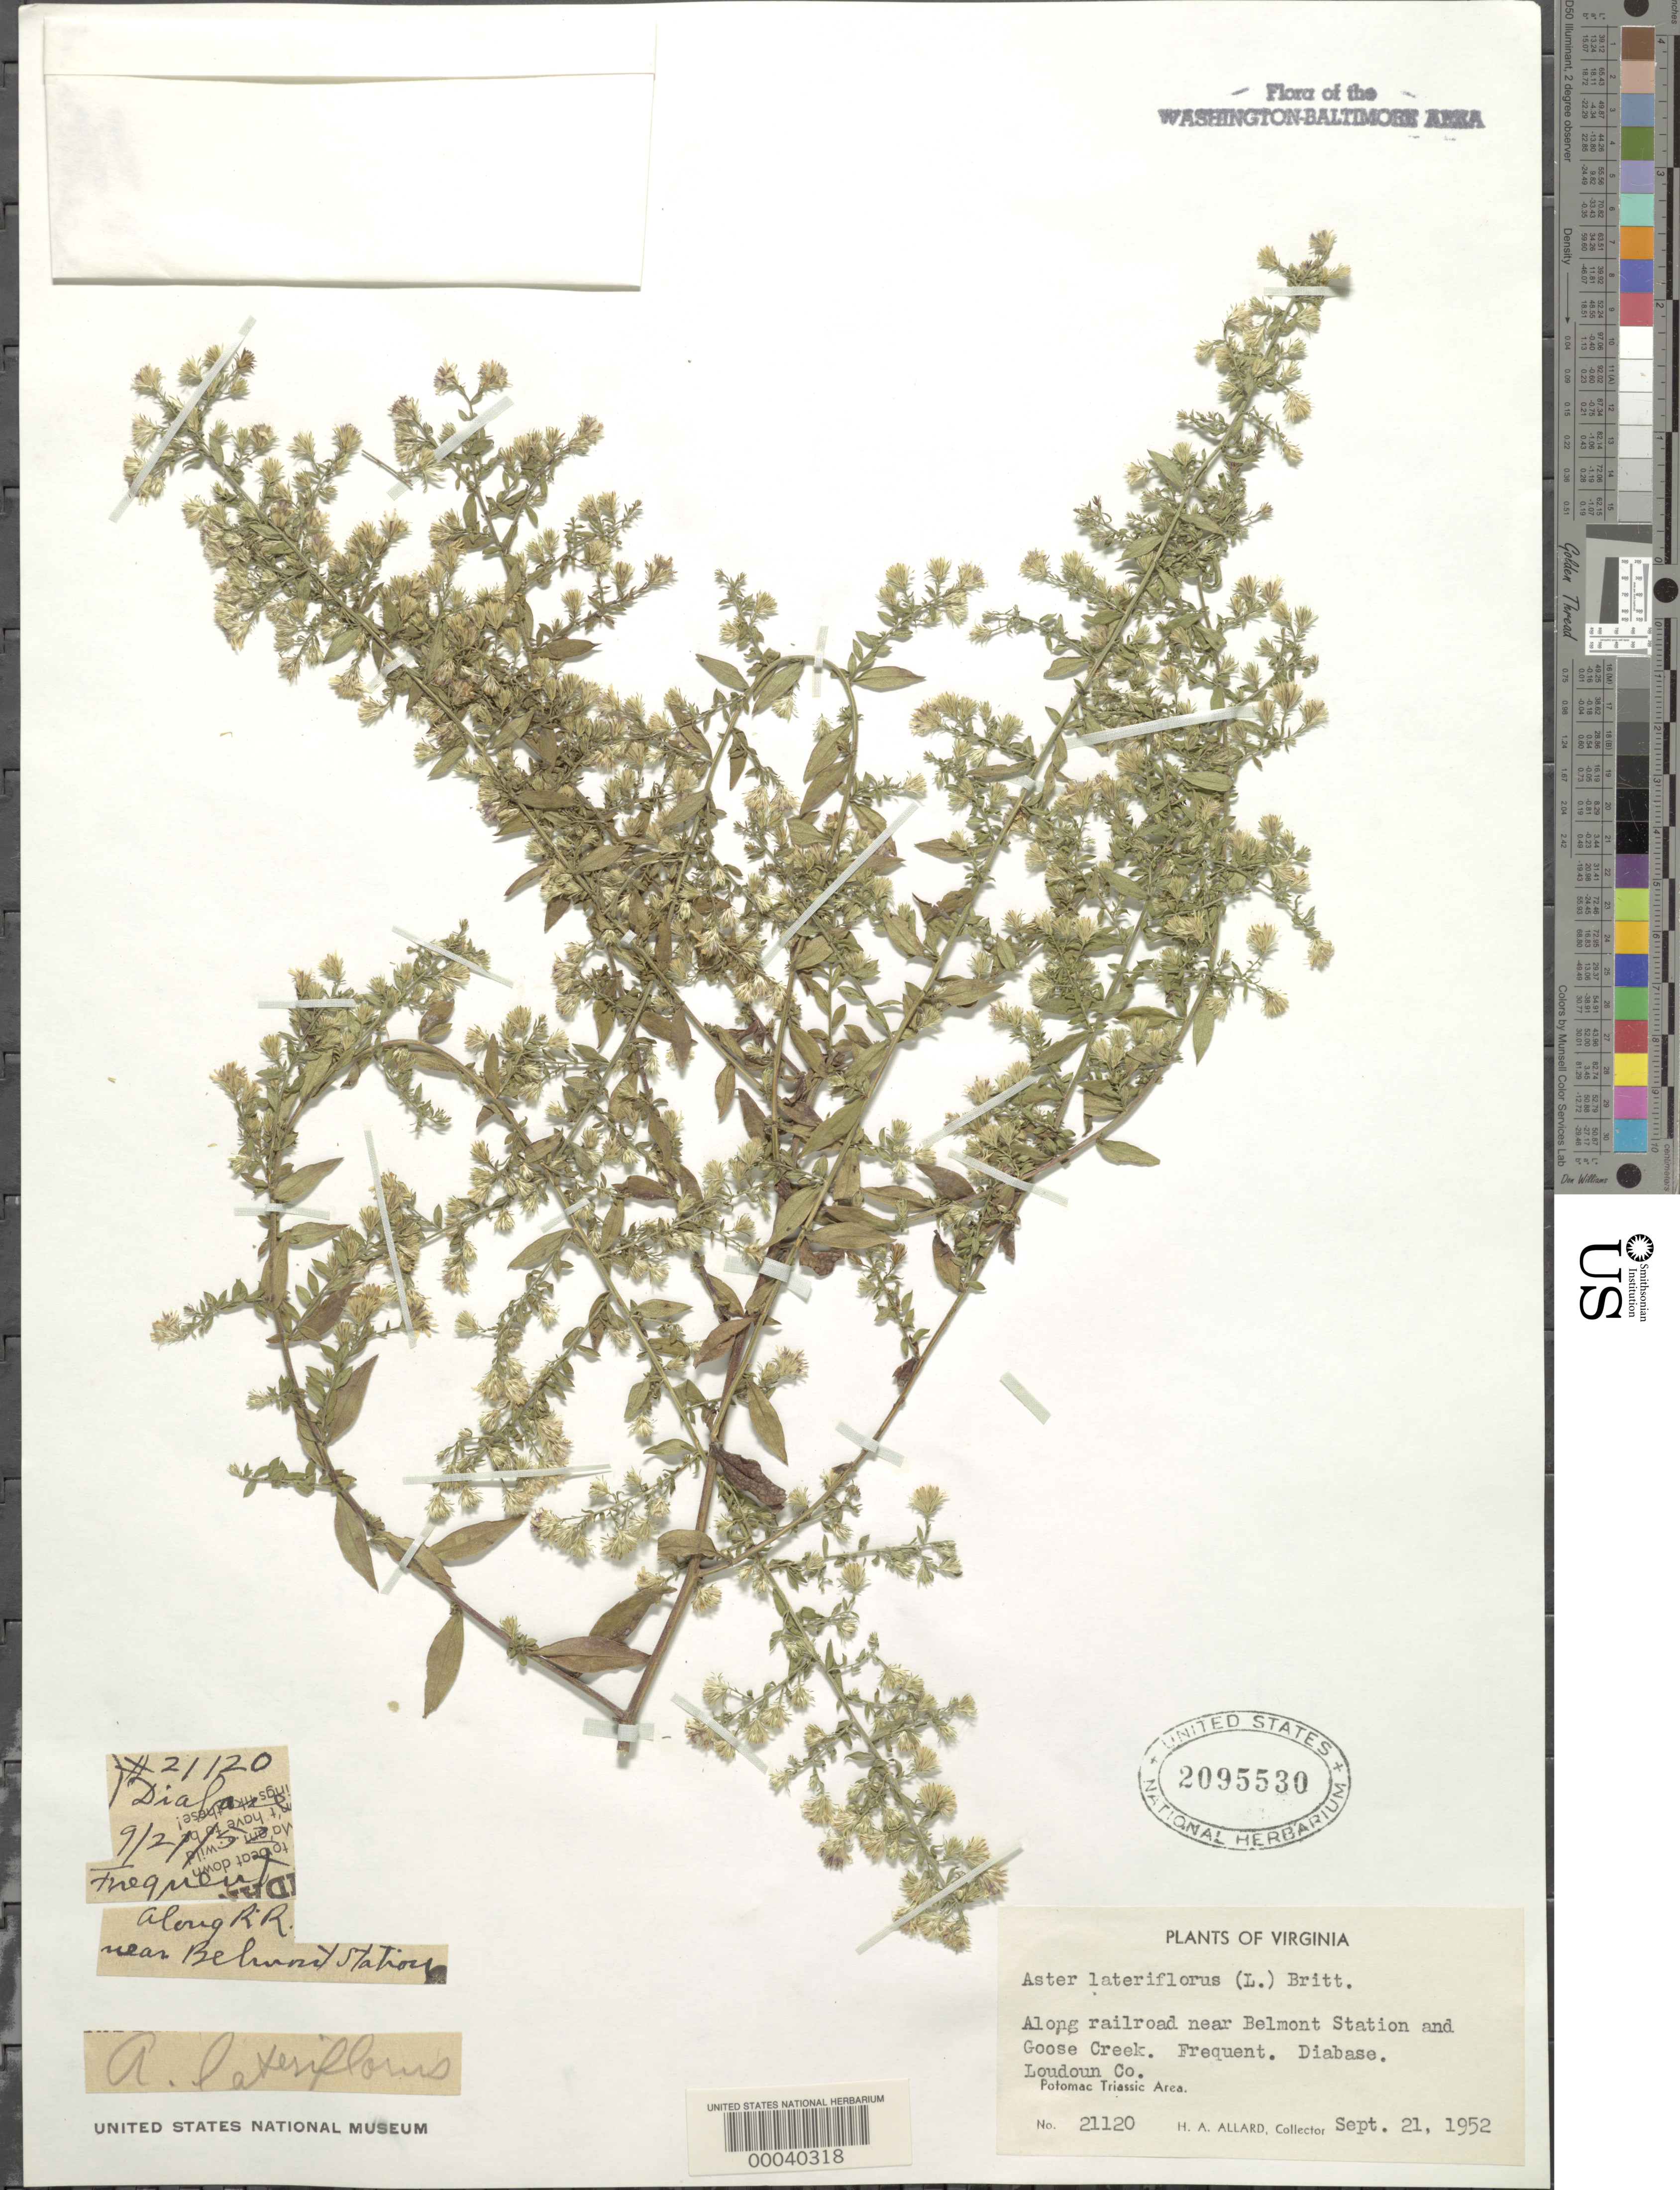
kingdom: Plantae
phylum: Tracheophyta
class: Magnoliopsida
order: Asterales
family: Asteraceae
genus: Symphyotrichum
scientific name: Symphyotrichum lateriflorum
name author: (L.) Á. Löve & D. Löve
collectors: H. A. Allard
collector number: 21120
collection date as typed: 21 Sep 1952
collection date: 1952-09-21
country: United States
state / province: Virginia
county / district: Loudoun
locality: Near Belmont Station and Goose Creek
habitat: Railroad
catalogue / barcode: US 2095530